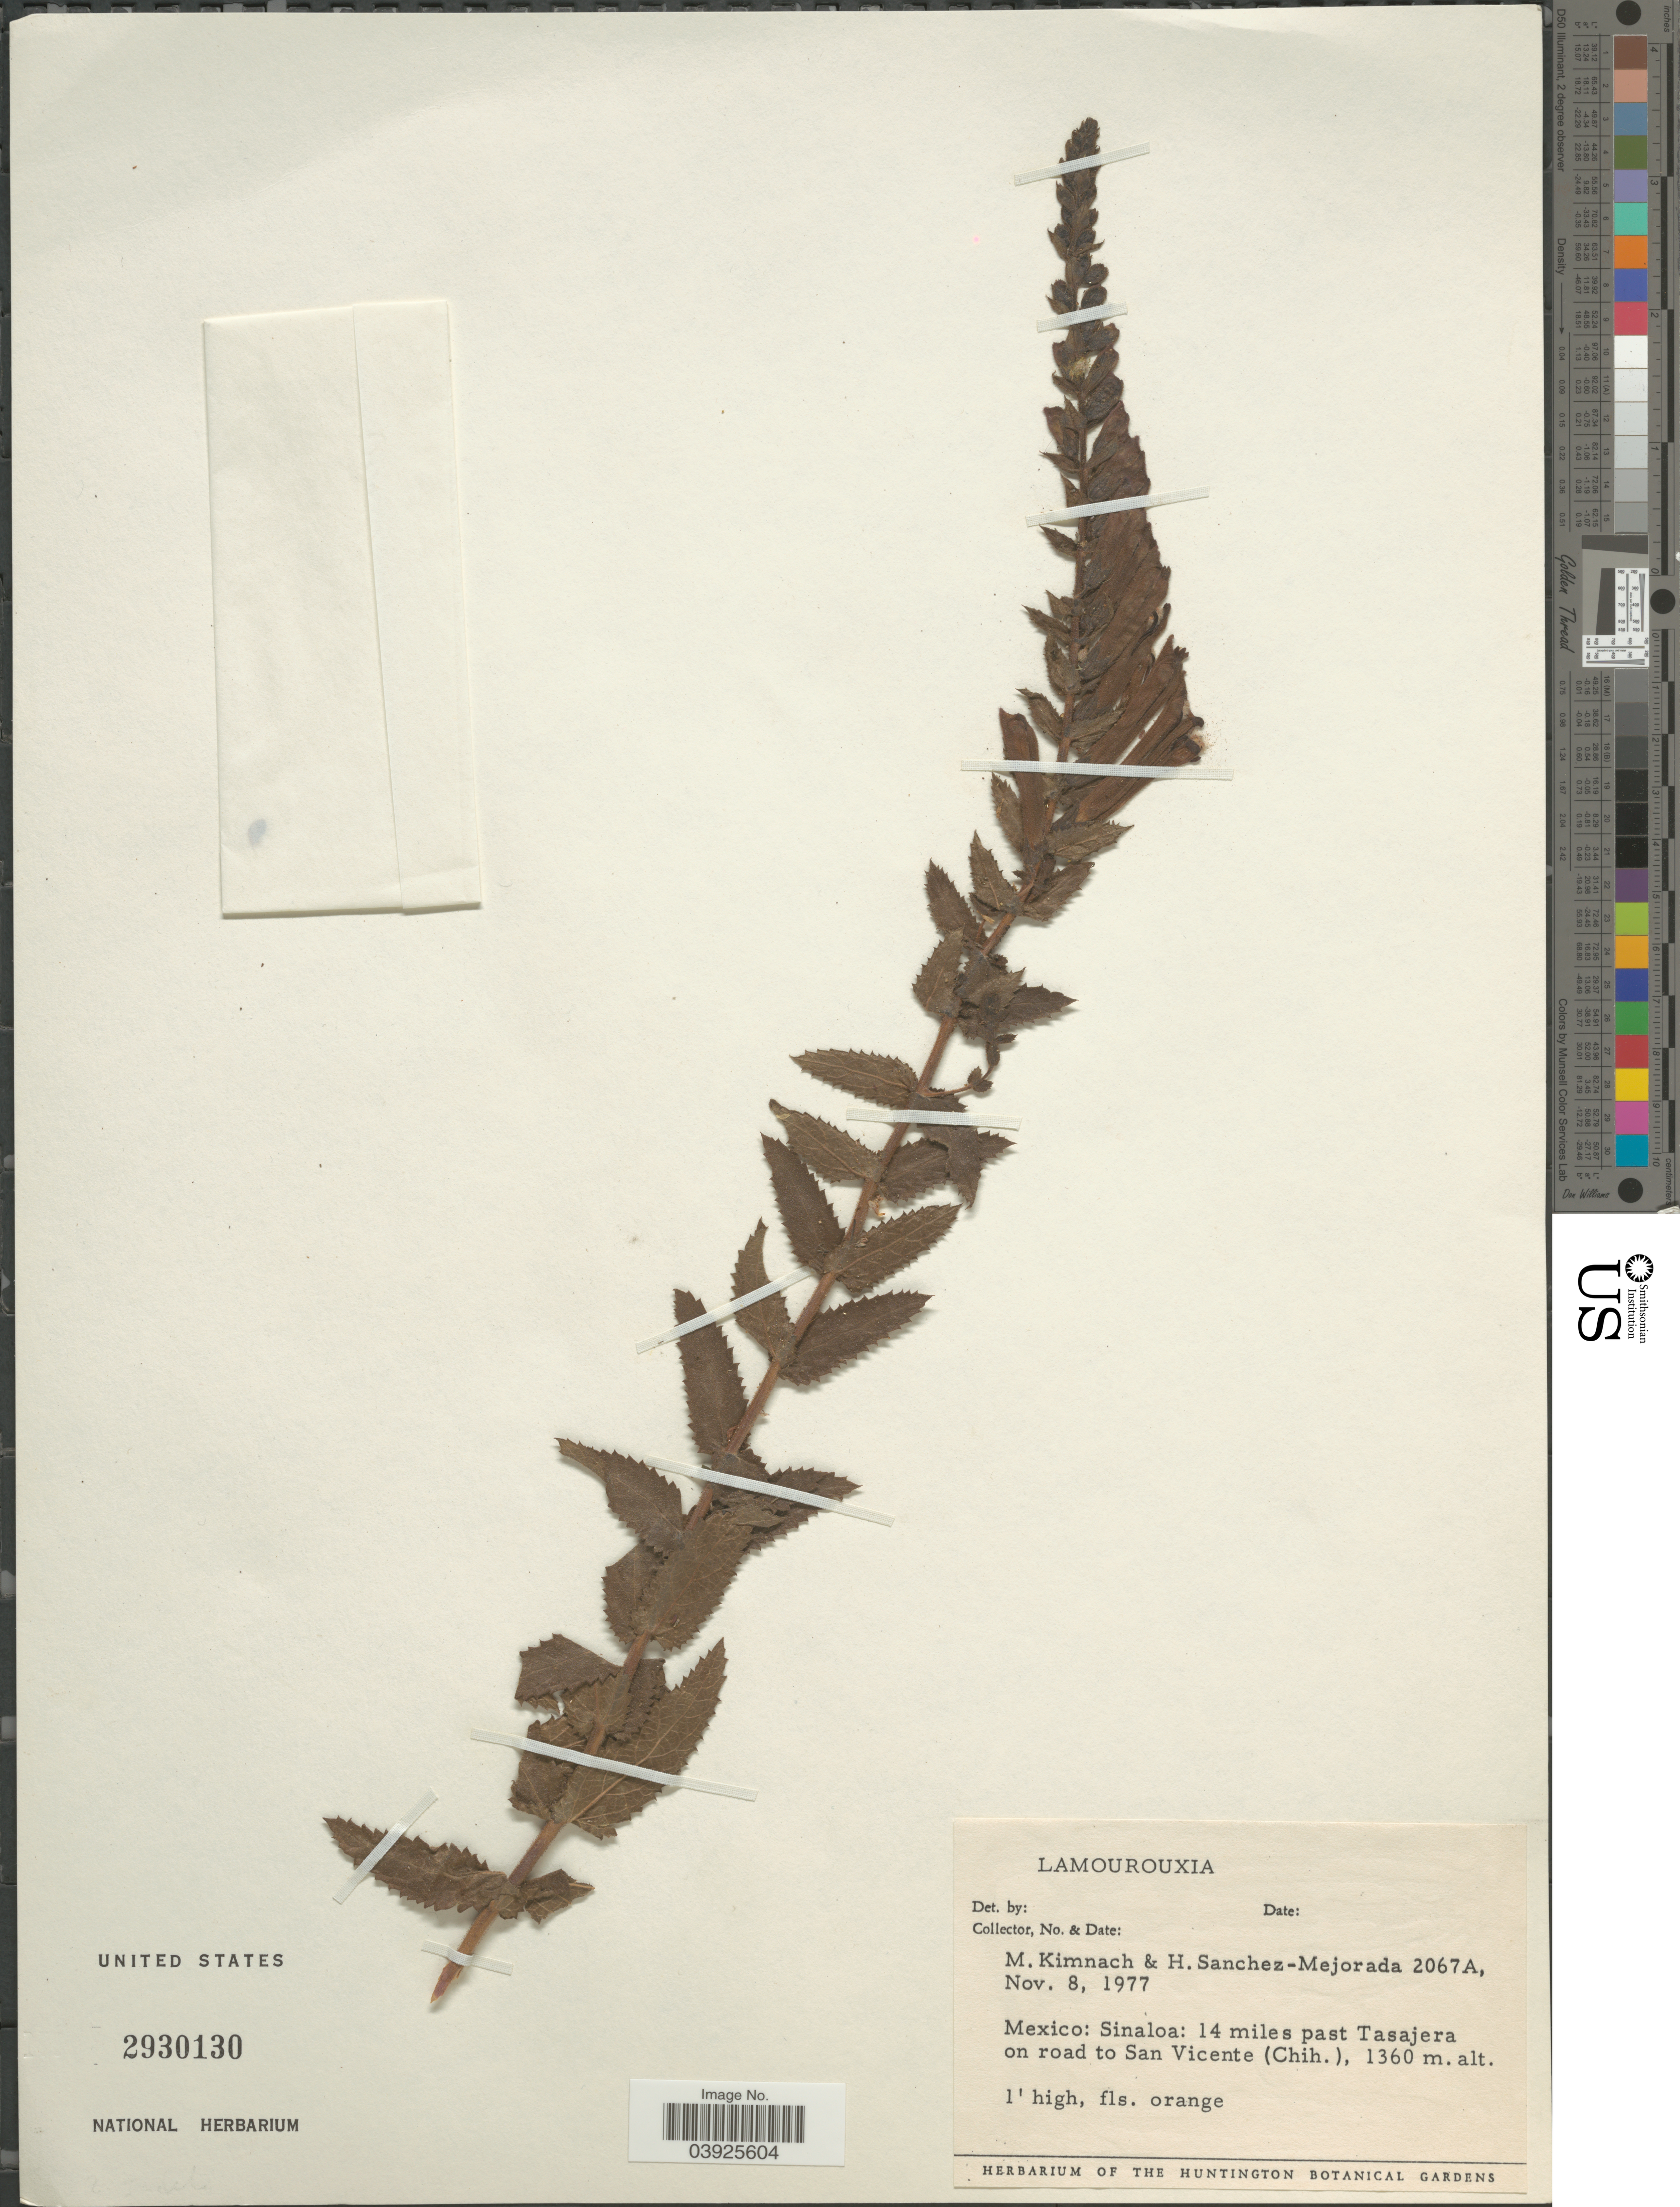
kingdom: Plantae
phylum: Tracheophyta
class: Magnoliopsida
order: Lamiales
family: Orobanchaceae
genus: Lamourouxia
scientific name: Lamourouxia sp.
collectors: M. W. Kimnach & H. Sánchez-Mejorada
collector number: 2067A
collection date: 1977-11-08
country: Mexico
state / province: Sinaloa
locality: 14 miles past Tasajera on road to San Vicente (Chih.).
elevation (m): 1360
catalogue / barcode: US 2930130